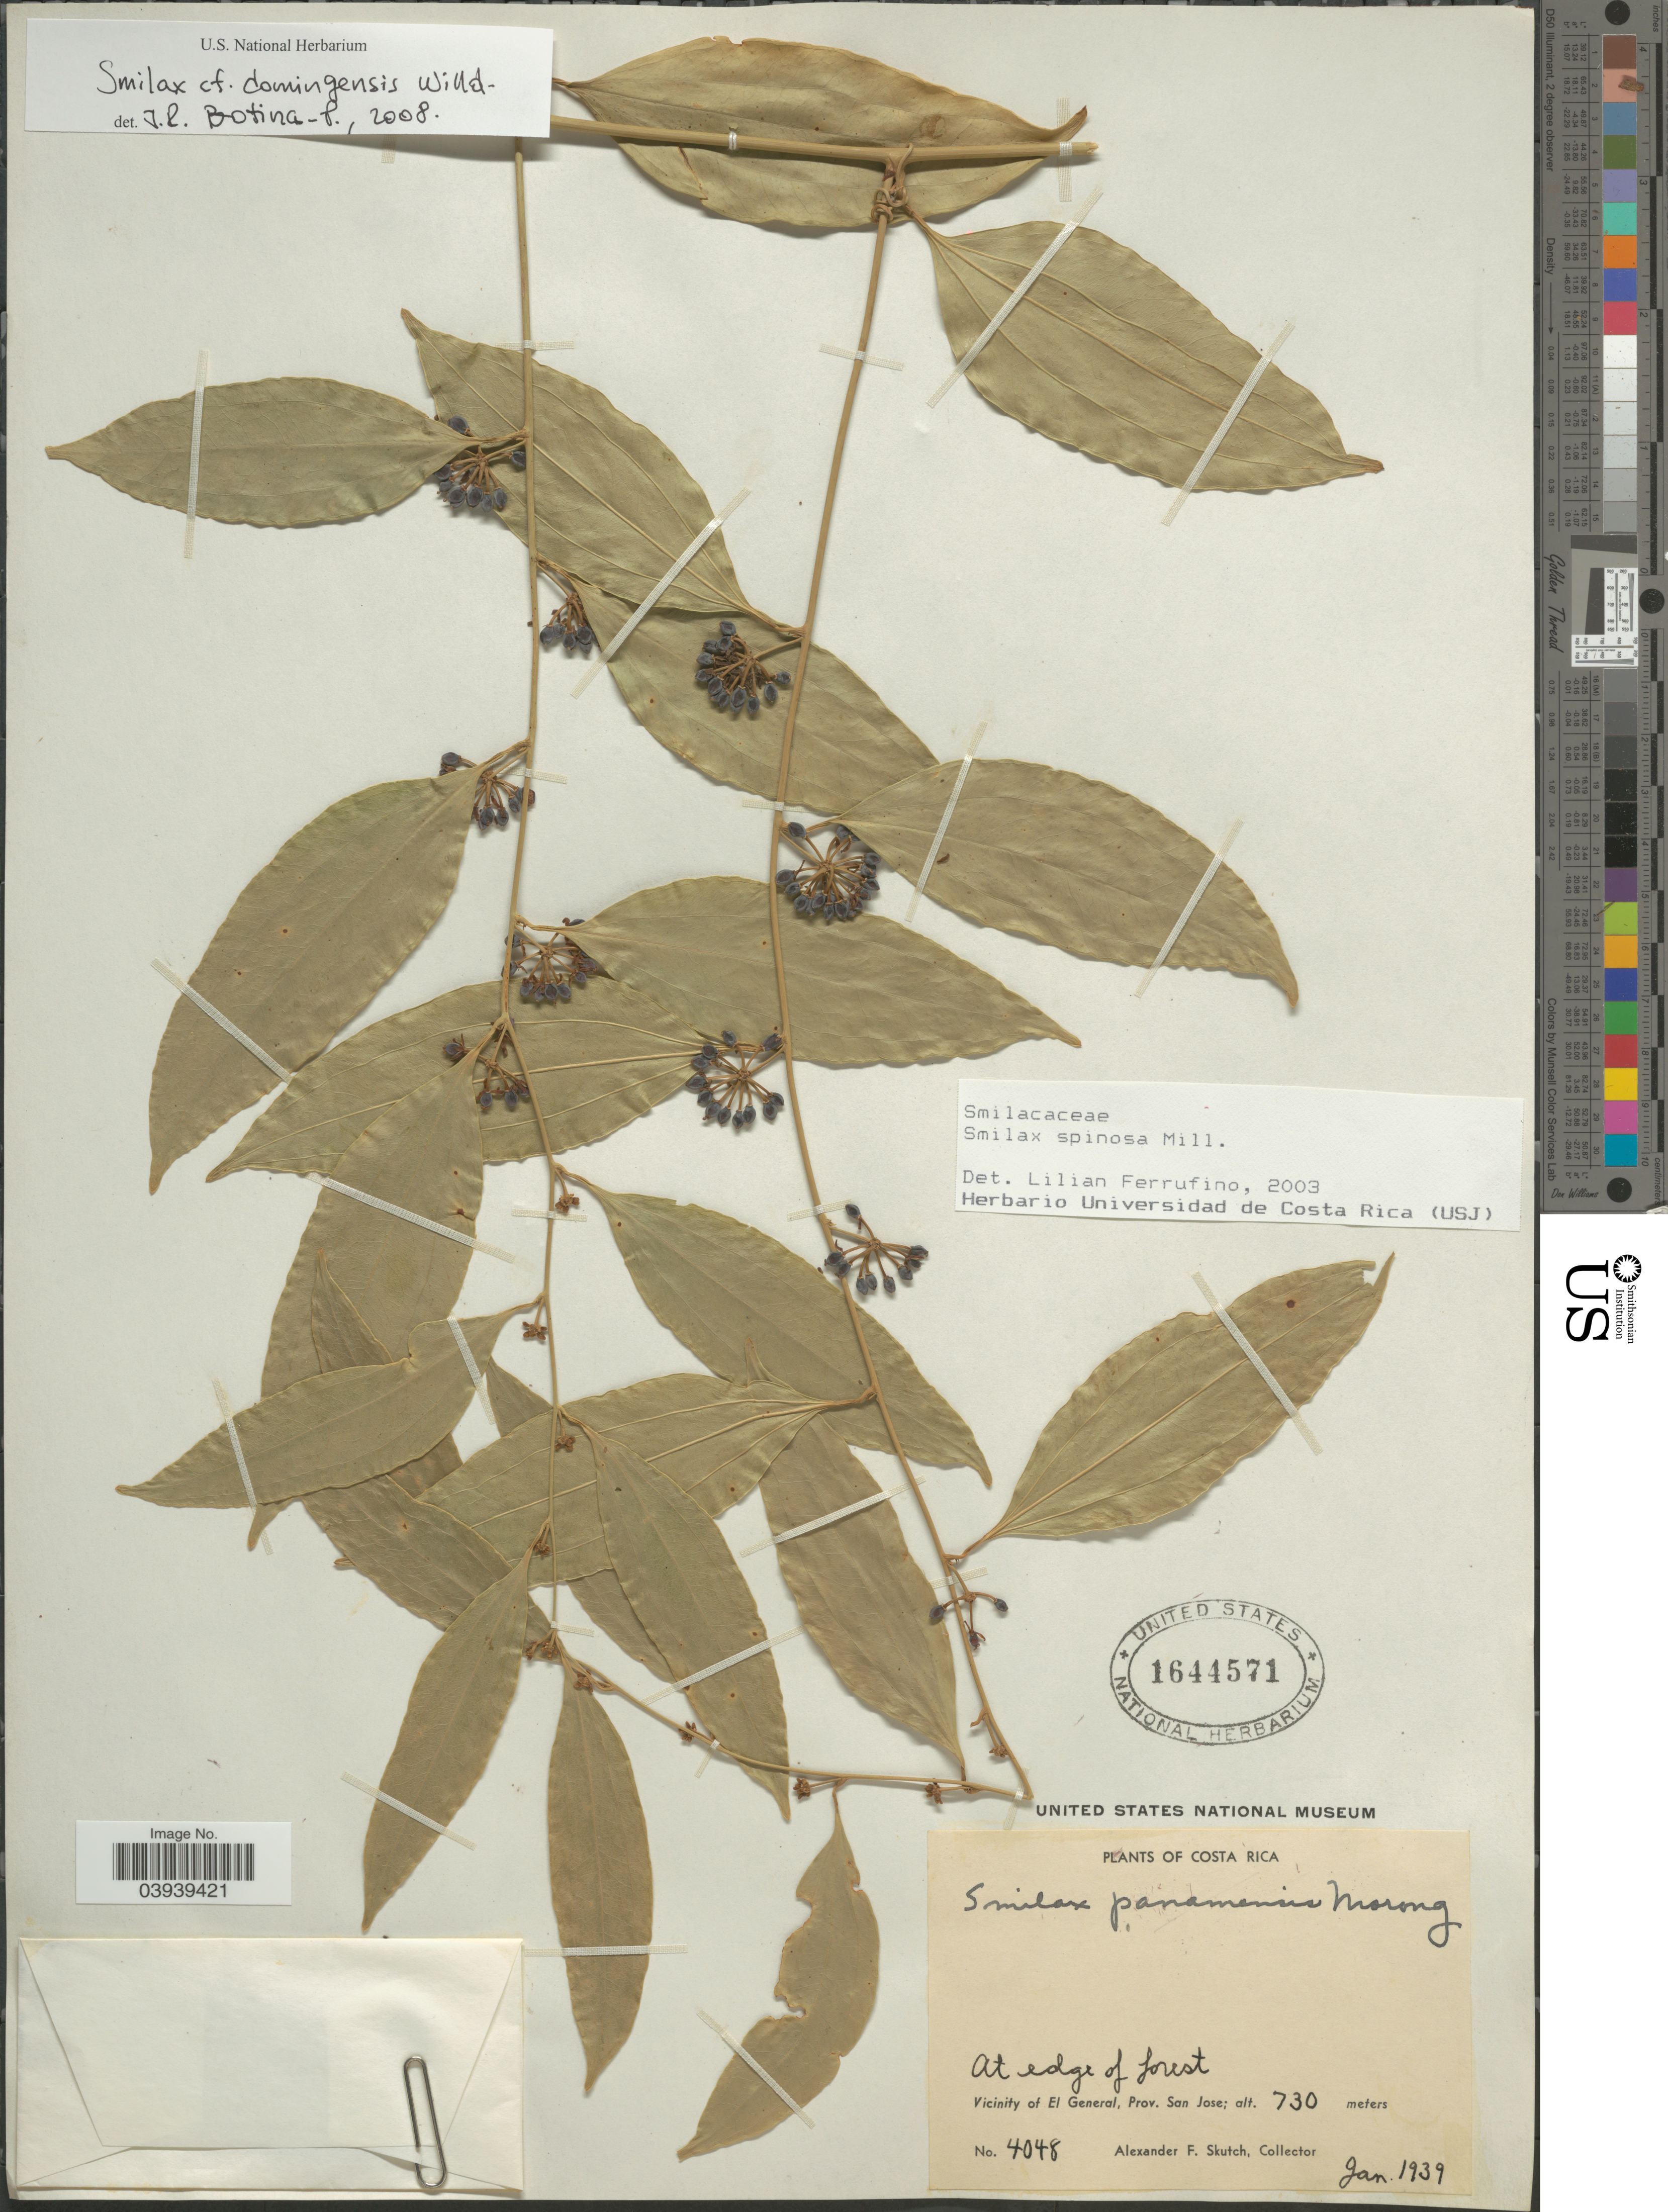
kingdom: Plantae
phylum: Tracheophyta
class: Liliopsida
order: Liliales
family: Smilacaceae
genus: Smilax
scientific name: Smilax domingensis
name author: Willd.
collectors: A. F. Skutch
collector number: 4048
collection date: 1939-01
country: Costa Rica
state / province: San José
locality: Vicinity of El General.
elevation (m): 730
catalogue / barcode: US 1644571